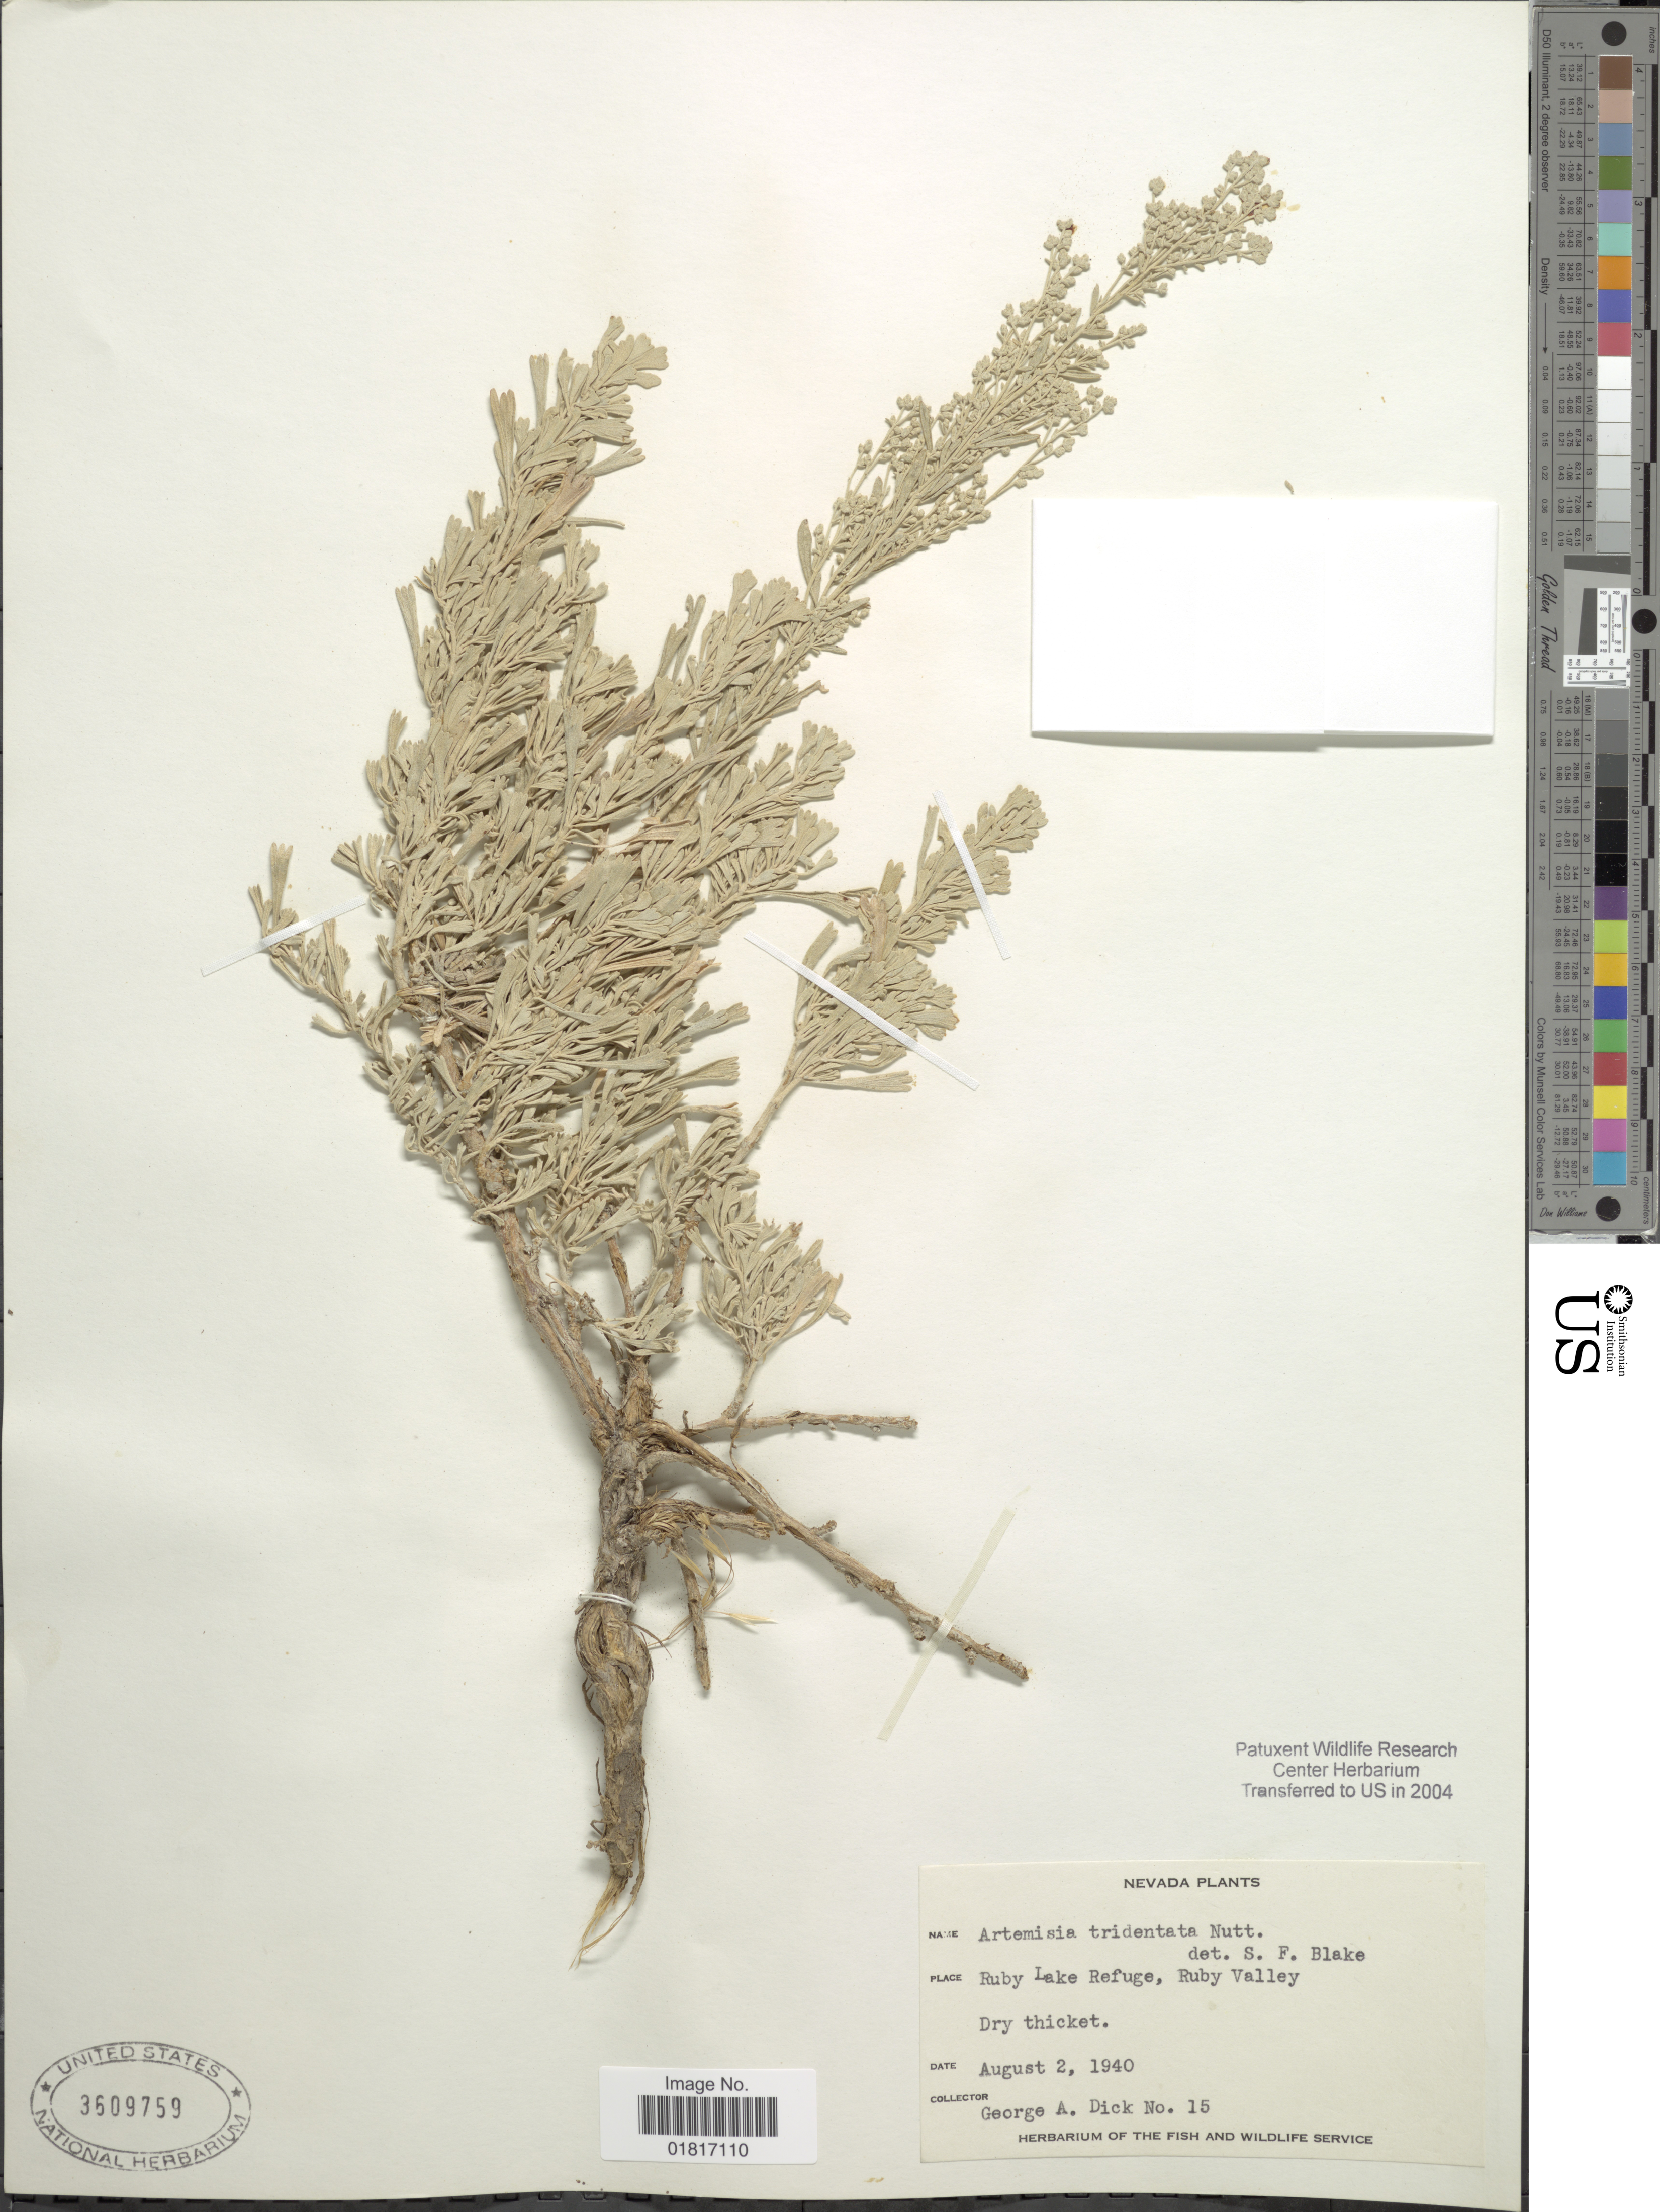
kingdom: Plantae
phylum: Tracheophyta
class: Magnoliopsida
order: Asterales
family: Asteraceae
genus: Artemisia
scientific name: Artemisia tridentata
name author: Nutt.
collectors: G. Dick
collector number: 15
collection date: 1940-08-02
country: United States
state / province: Nevada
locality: Ruby Lake Refuge, Ruby Valley Dry thicket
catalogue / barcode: US 3609759